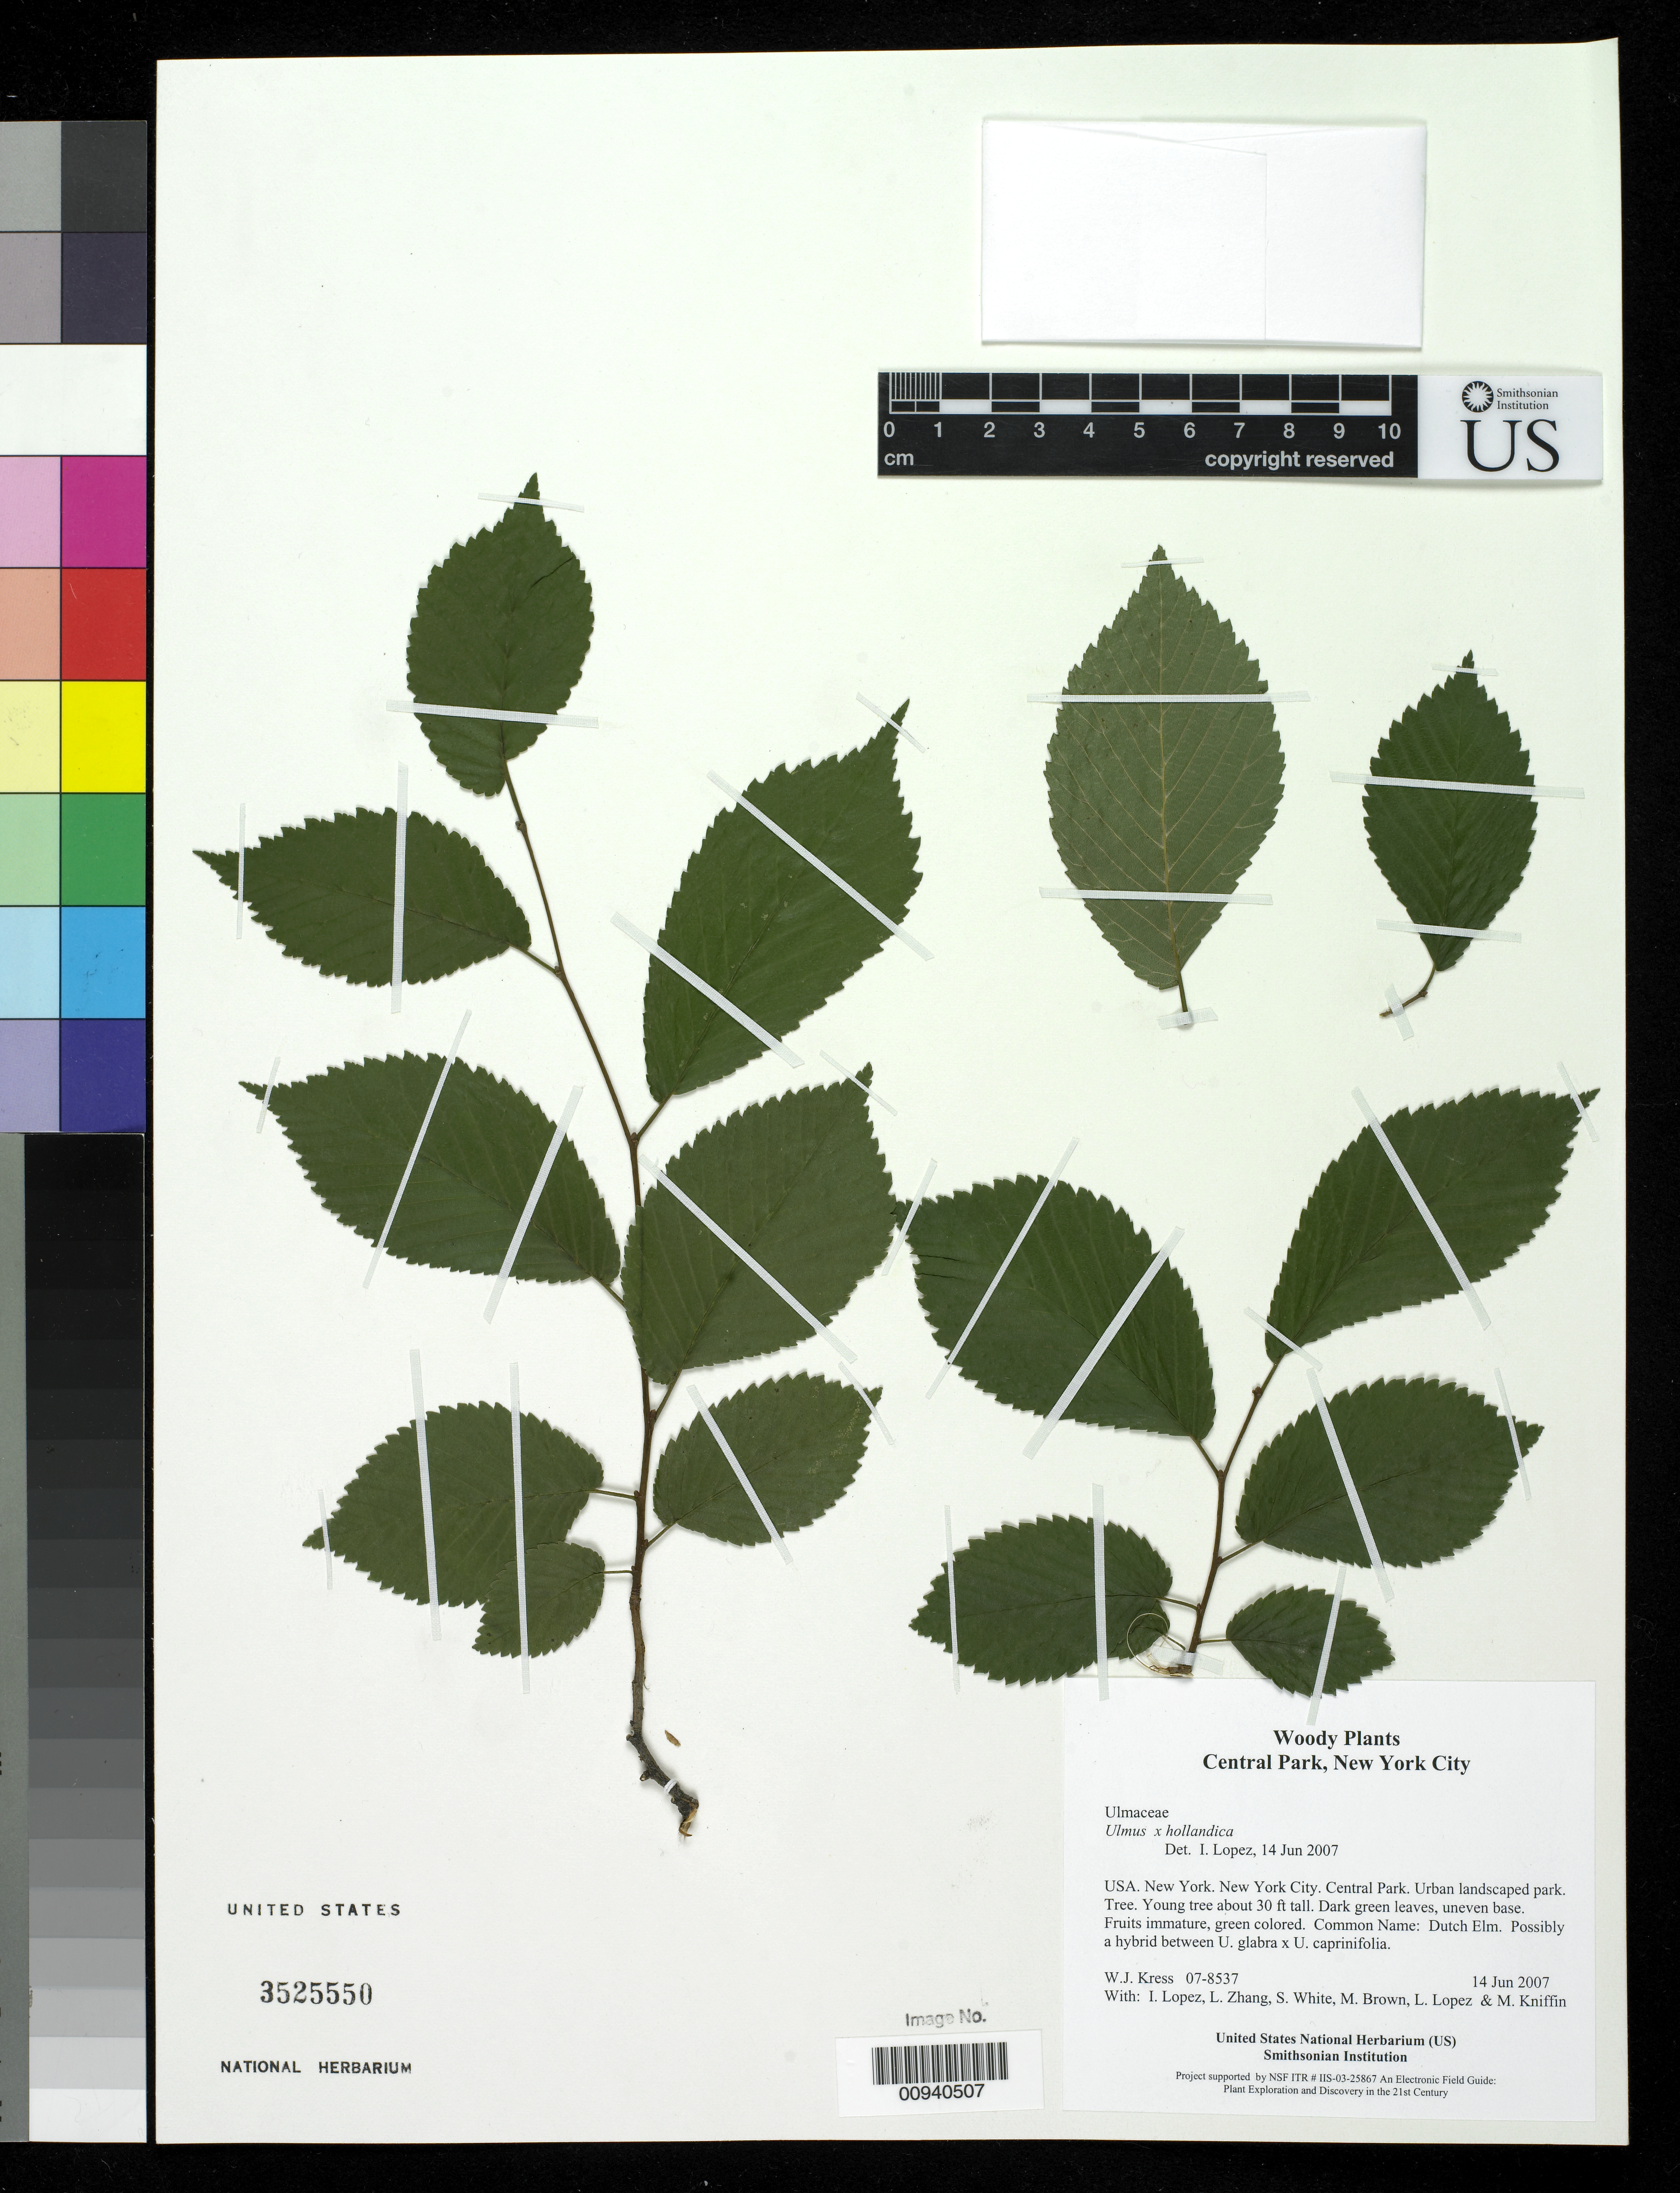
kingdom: Plantae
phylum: Tracheophyta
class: Magnoliopsida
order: Rosales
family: Ulmaceae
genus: Ulmus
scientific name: Ulmus hollandica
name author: Mill.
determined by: Lopez, Ida C., (BOT), Smithsonian Institution - National Museum of Natural History (UNITED STATES)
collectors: W. J. Kress, I. C. Lopez, L. B. Zhang, S. White, M. Brown, L. López & M. Kniffin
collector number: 07-8537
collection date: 2007-06-14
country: United States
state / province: New York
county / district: New York City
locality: Central Park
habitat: Urban landscaped park.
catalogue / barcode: US 3525550